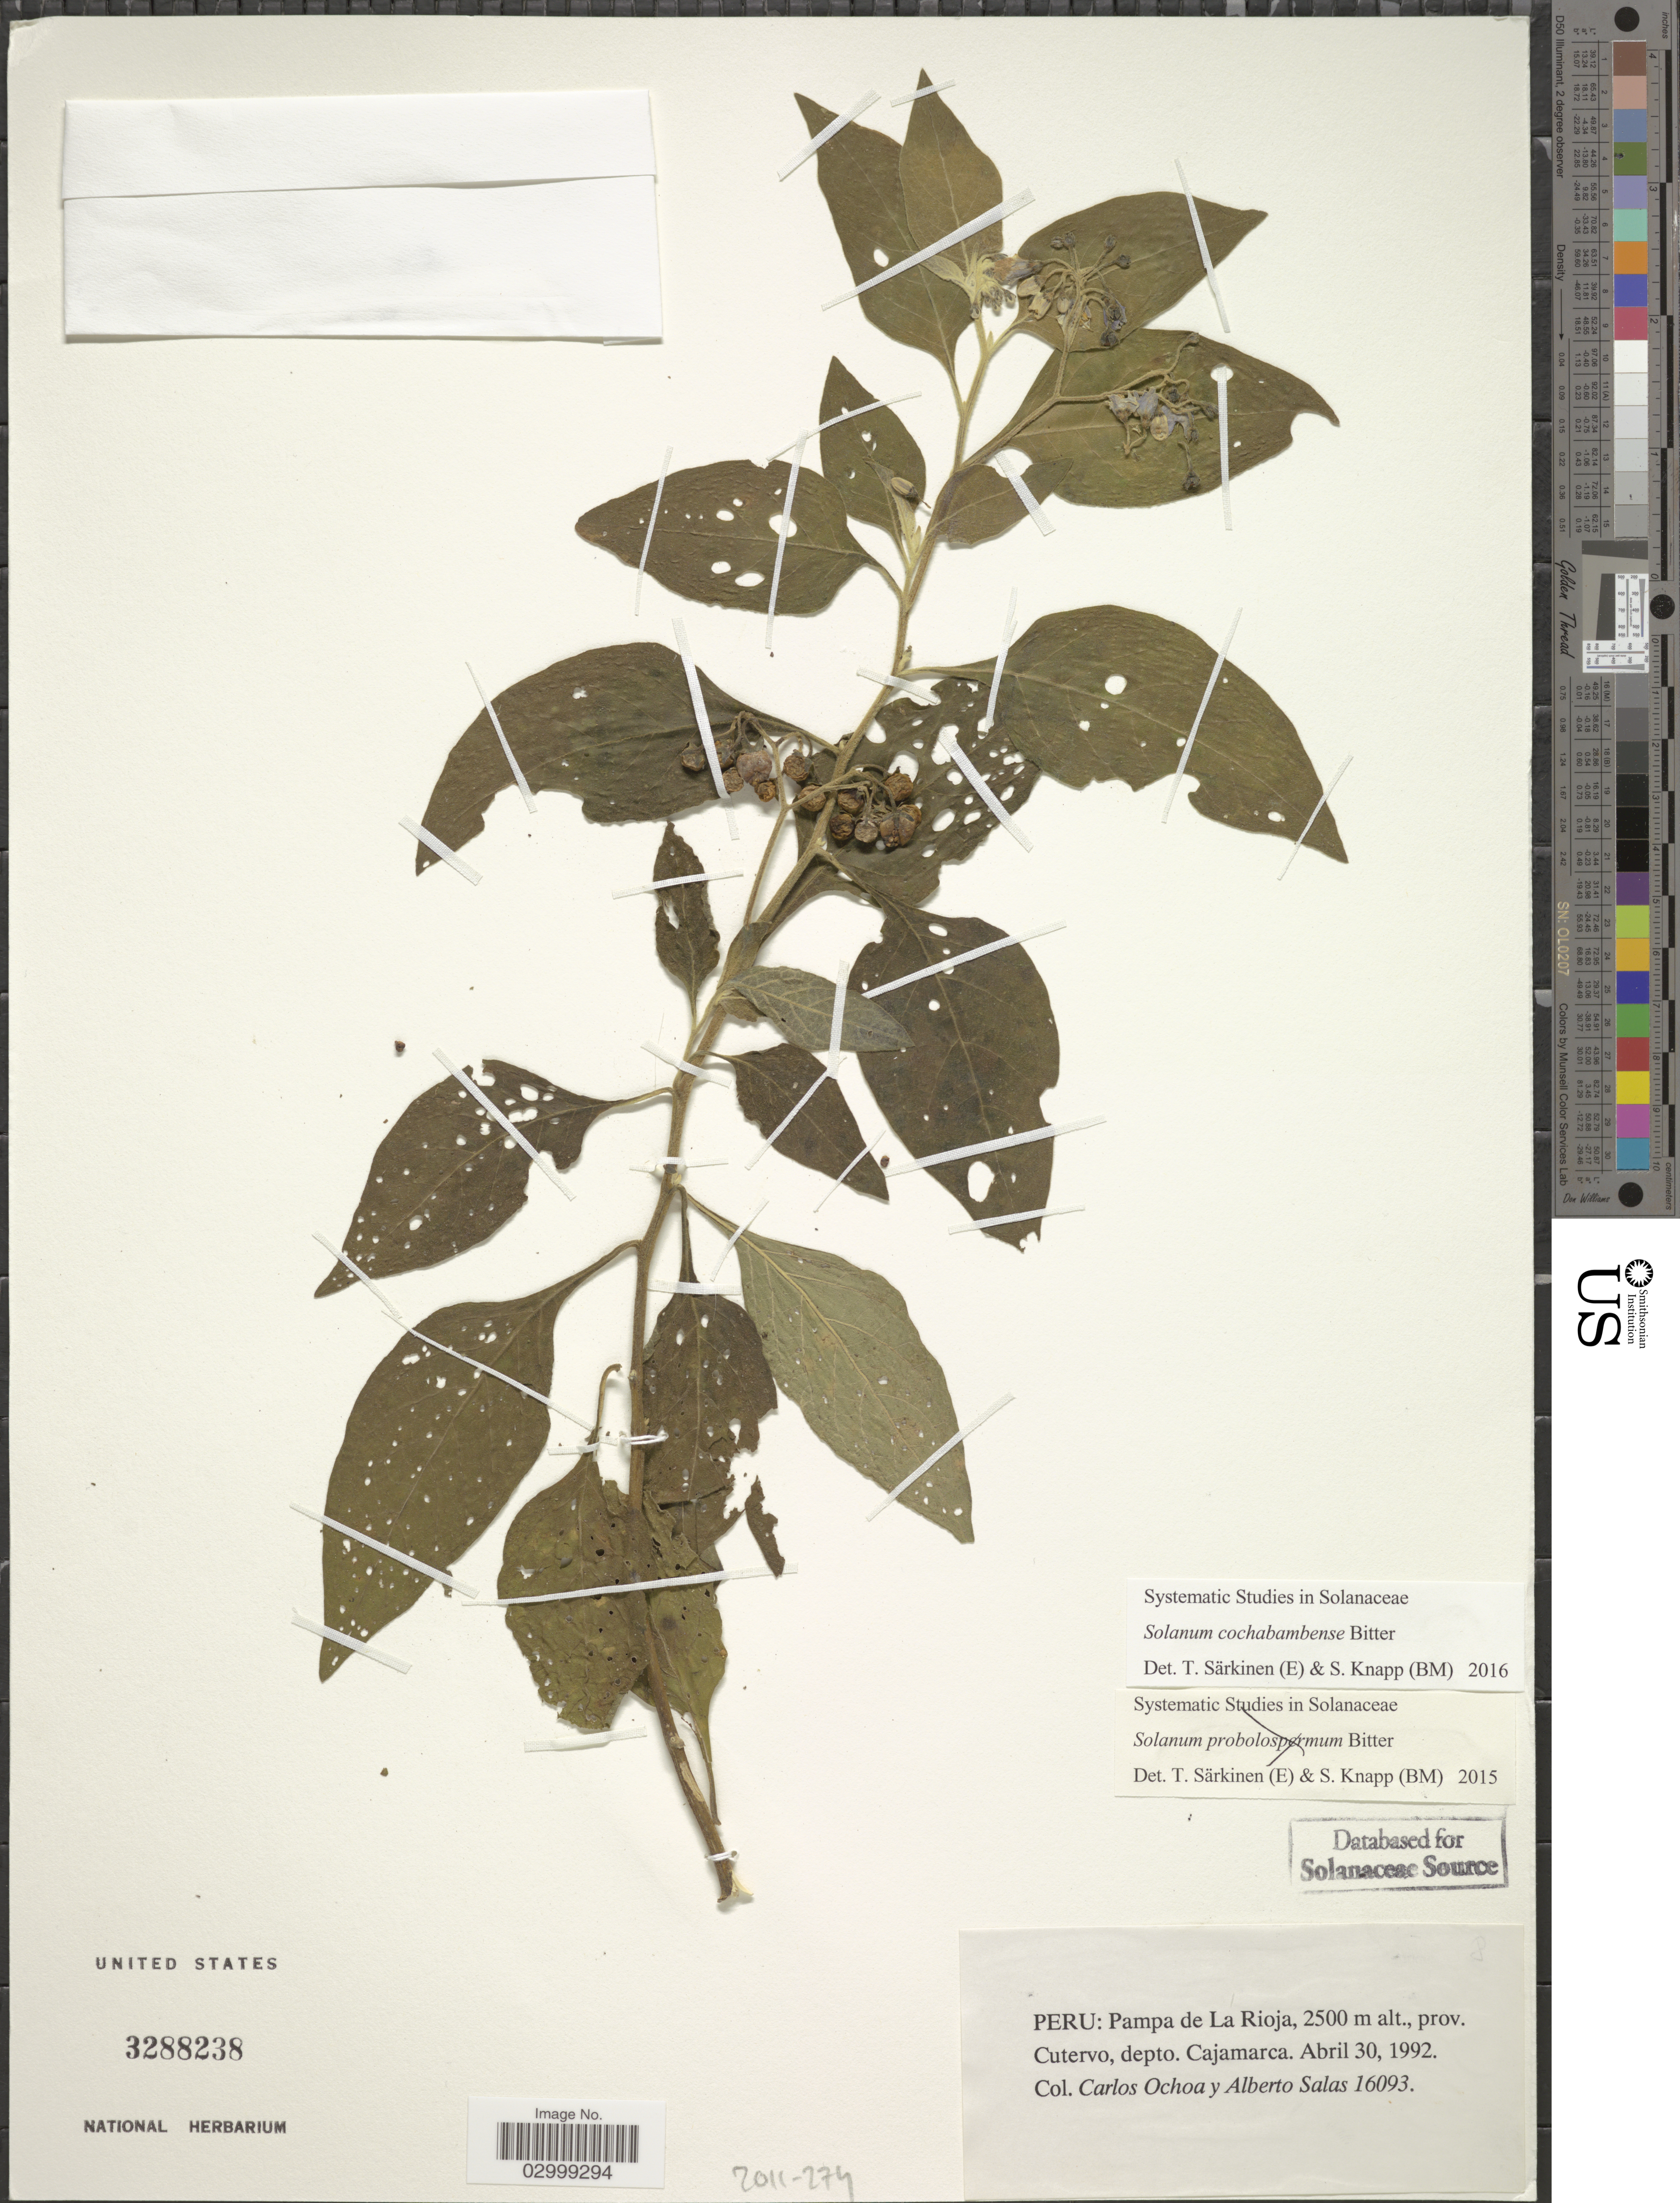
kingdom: Plantae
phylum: Tracheophyta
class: Magnoliopsida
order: Solanales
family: Solanaceae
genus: Solanum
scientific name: Solanum cochabambense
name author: Bitter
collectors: C. Ochoa & A. Salas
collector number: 16093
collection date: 1992-04-30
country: Peru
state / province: Cajamarca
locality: Pampa de La Rioja, prov. Cutervo, depto. Cajamarca.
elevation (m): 2500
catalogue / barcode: US 3288238